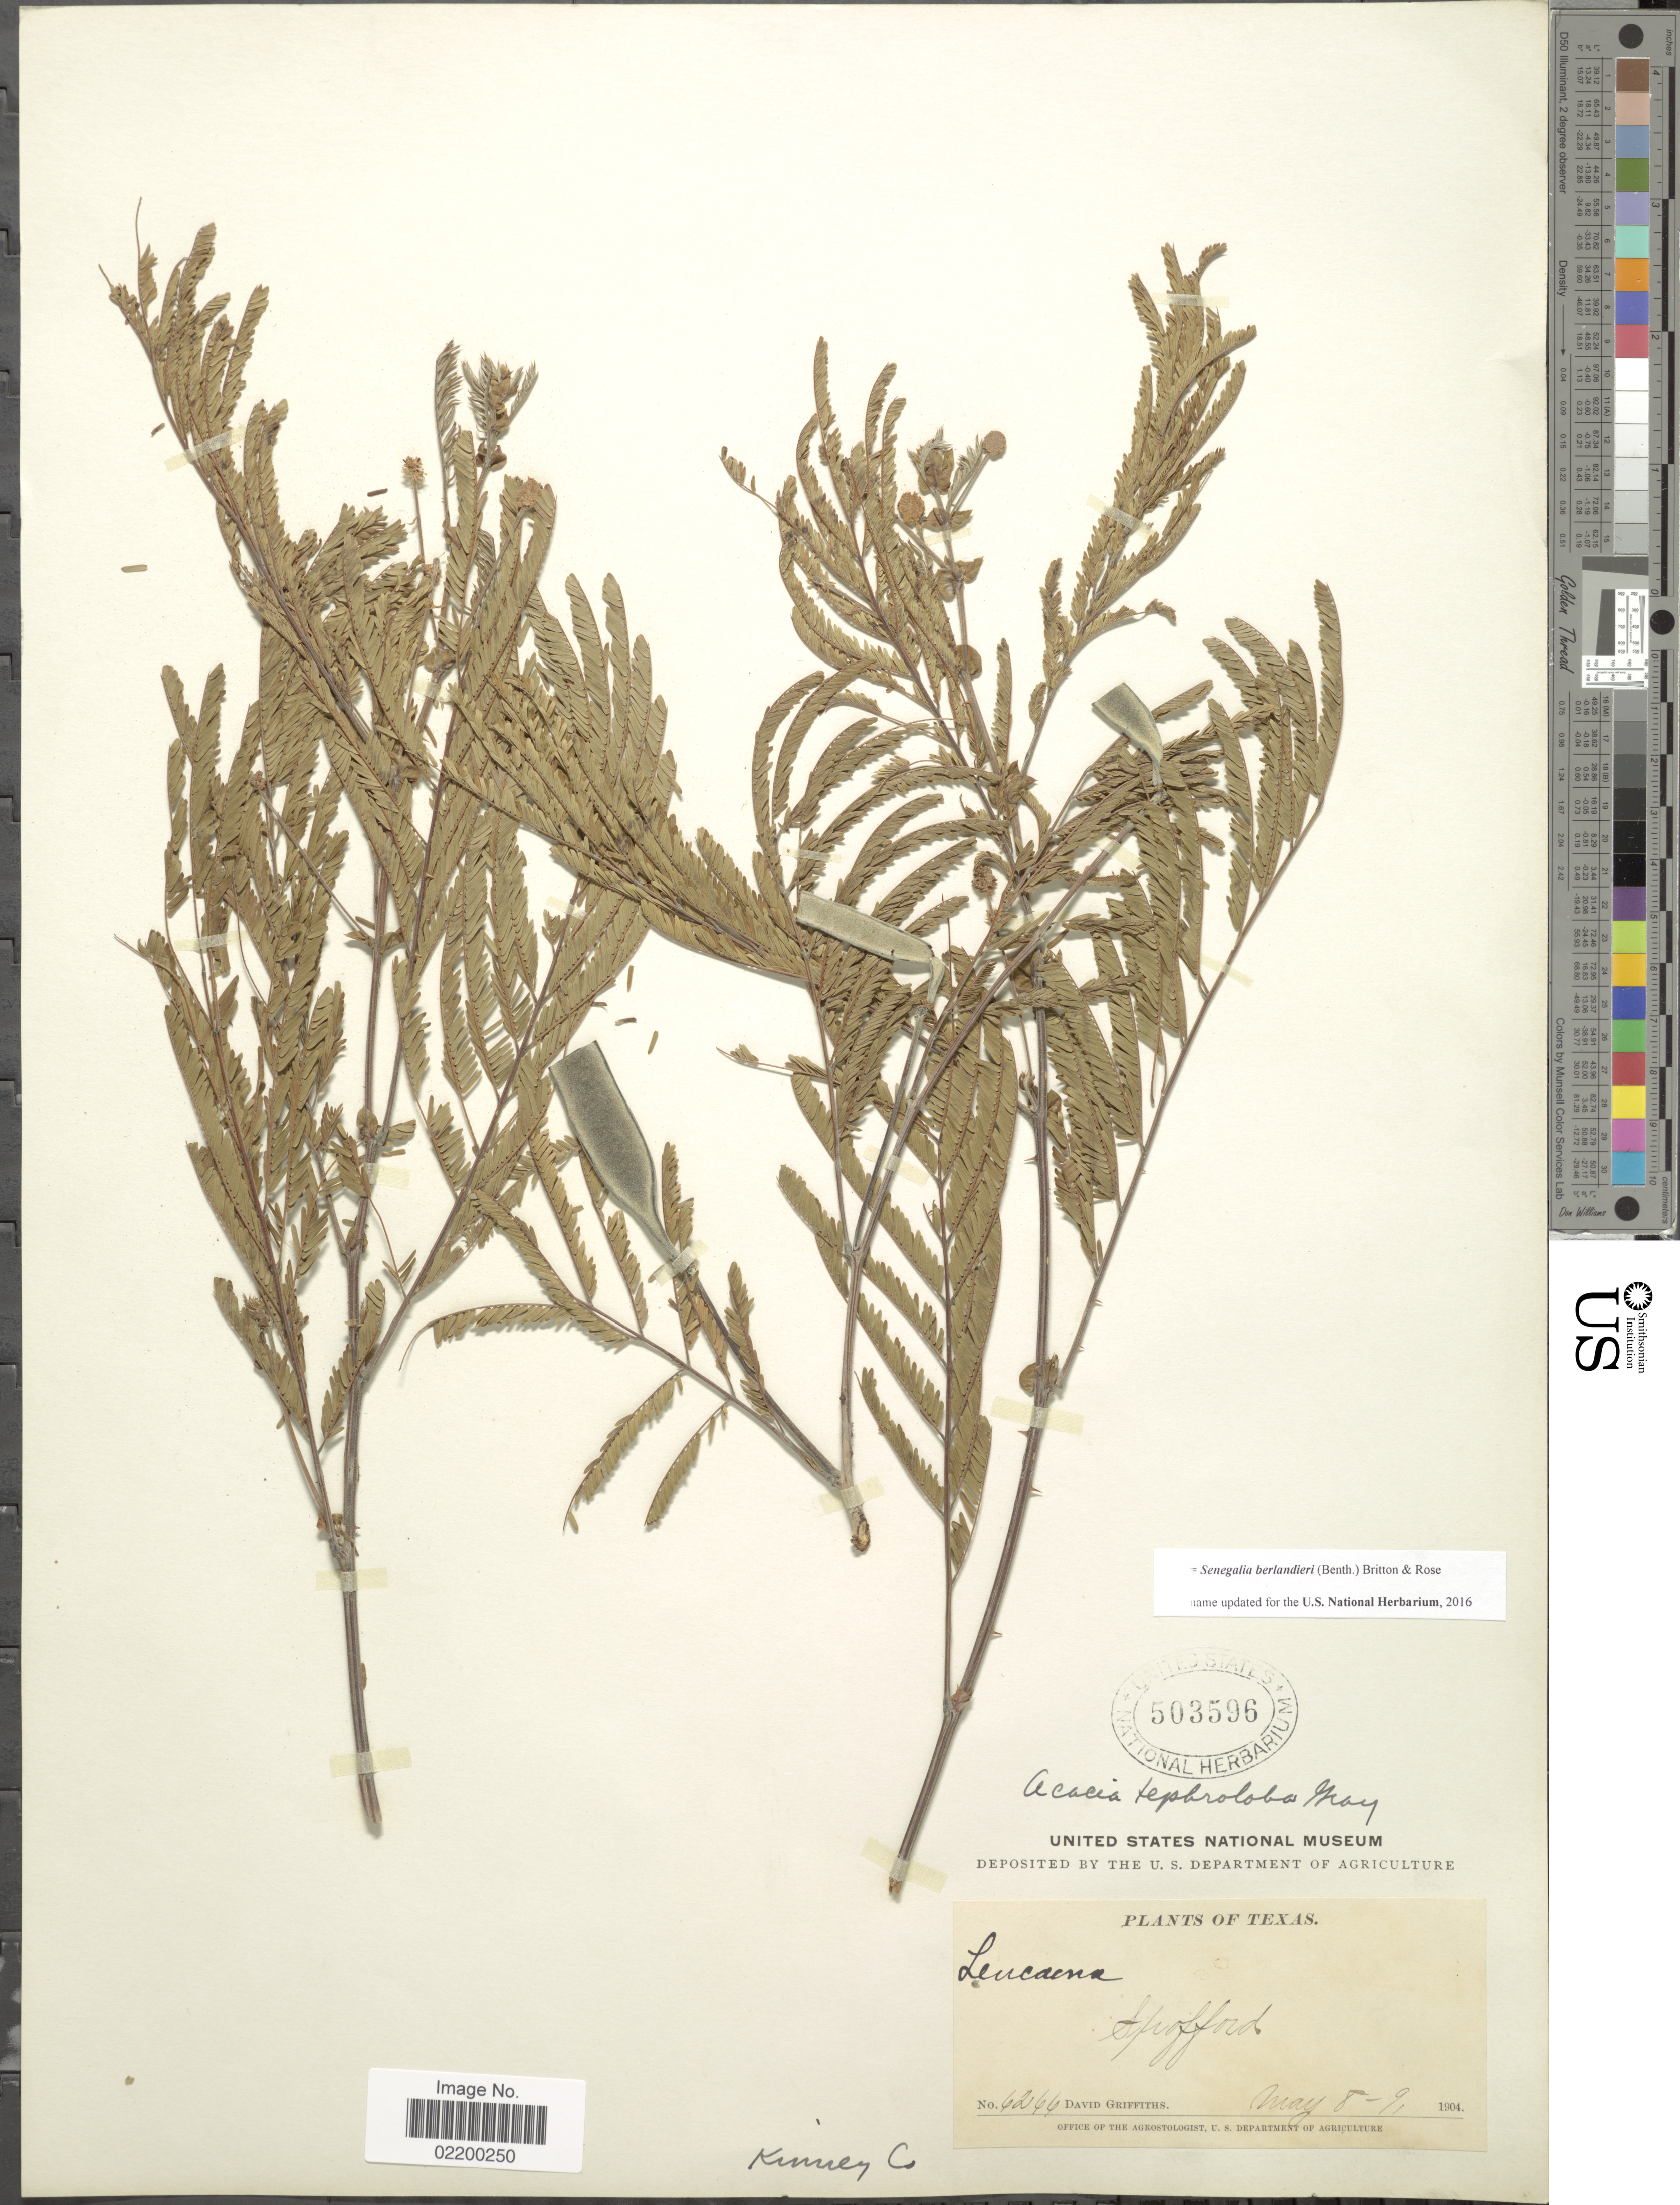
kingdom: Plantae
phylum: Tracheophyta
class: Magnoliopsida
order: Fabales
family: Fabaceae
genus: Senegalia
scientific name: Senegalia berlandieri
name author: (Benth.) Britton & Rose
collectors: D. Griffiths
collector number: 6266*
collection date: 1904-05-08/1904-05-09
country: United States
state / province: Texas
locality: Spofford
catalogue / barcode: US 503596